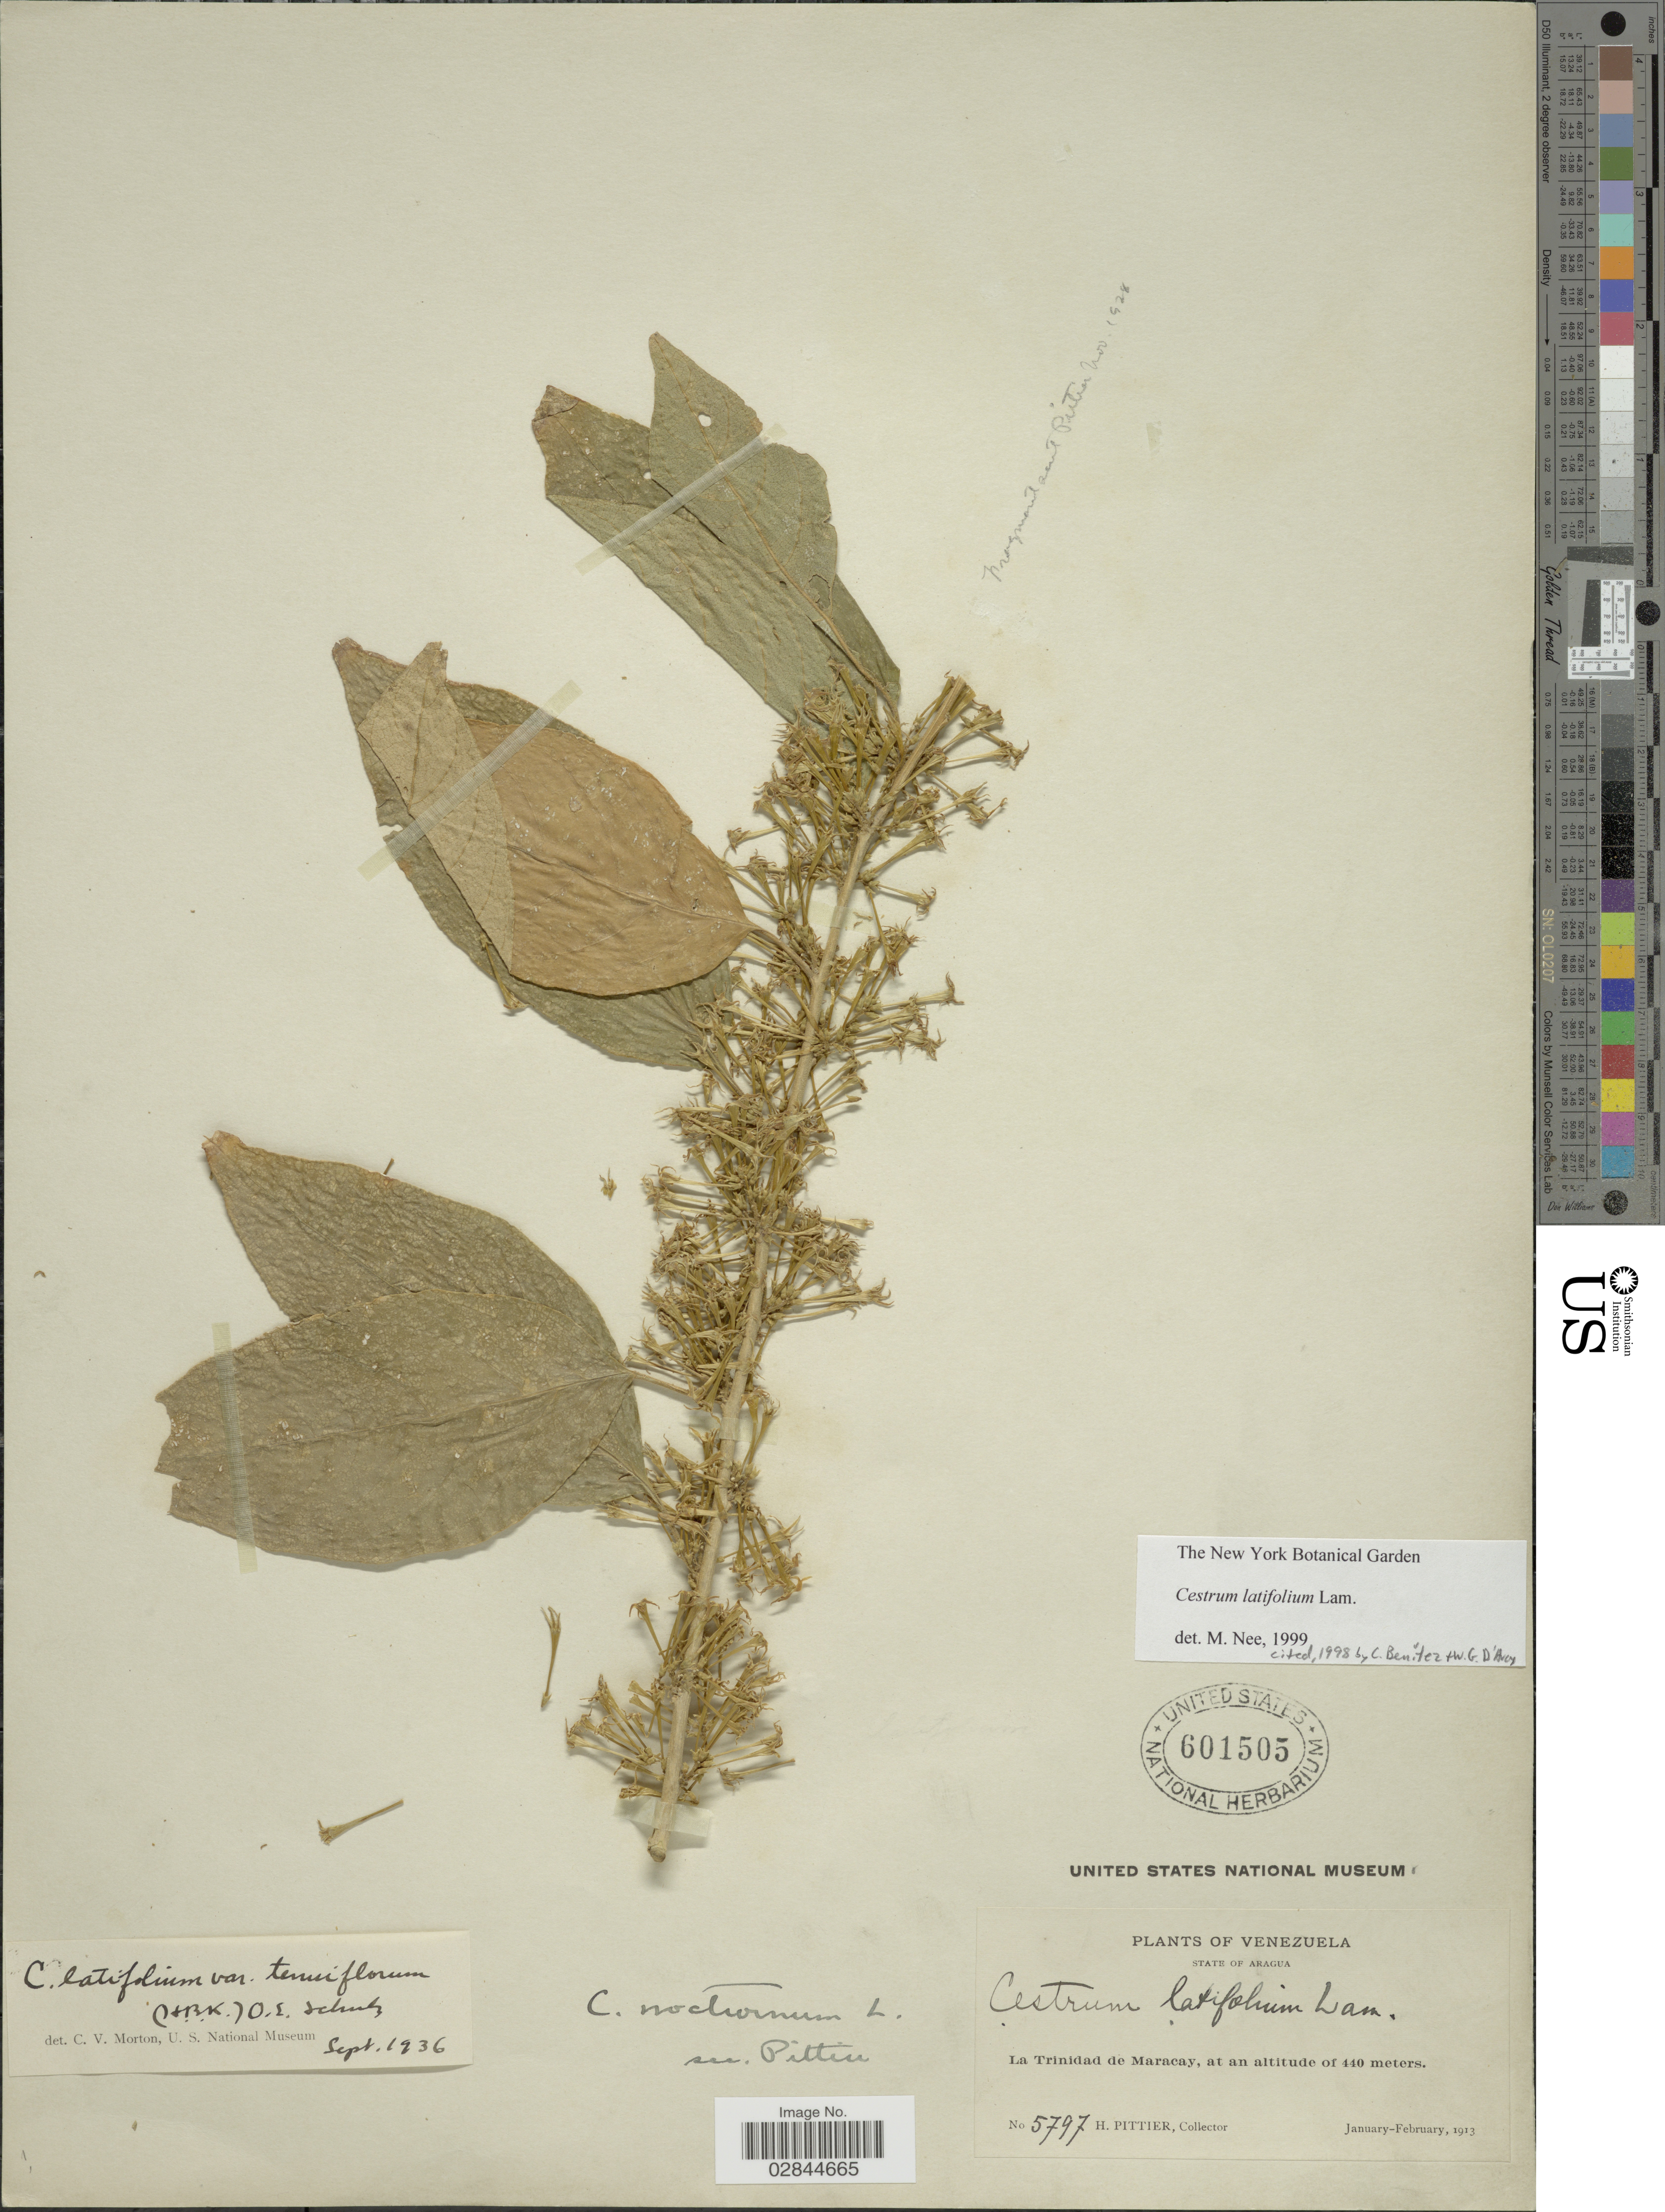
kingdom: Plantae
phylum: Tracheophyta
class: Magnoliopsida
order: Solanales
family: Solanaceae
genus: Cestrum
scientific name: Cestrum latifolium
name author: Lam.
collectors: H. F. Pittier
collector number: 5797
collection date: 1913-01/1913-02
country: Venezuela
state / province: Aragua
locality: La Trinidad de Maracay.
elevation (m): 440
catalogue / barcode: US 601505